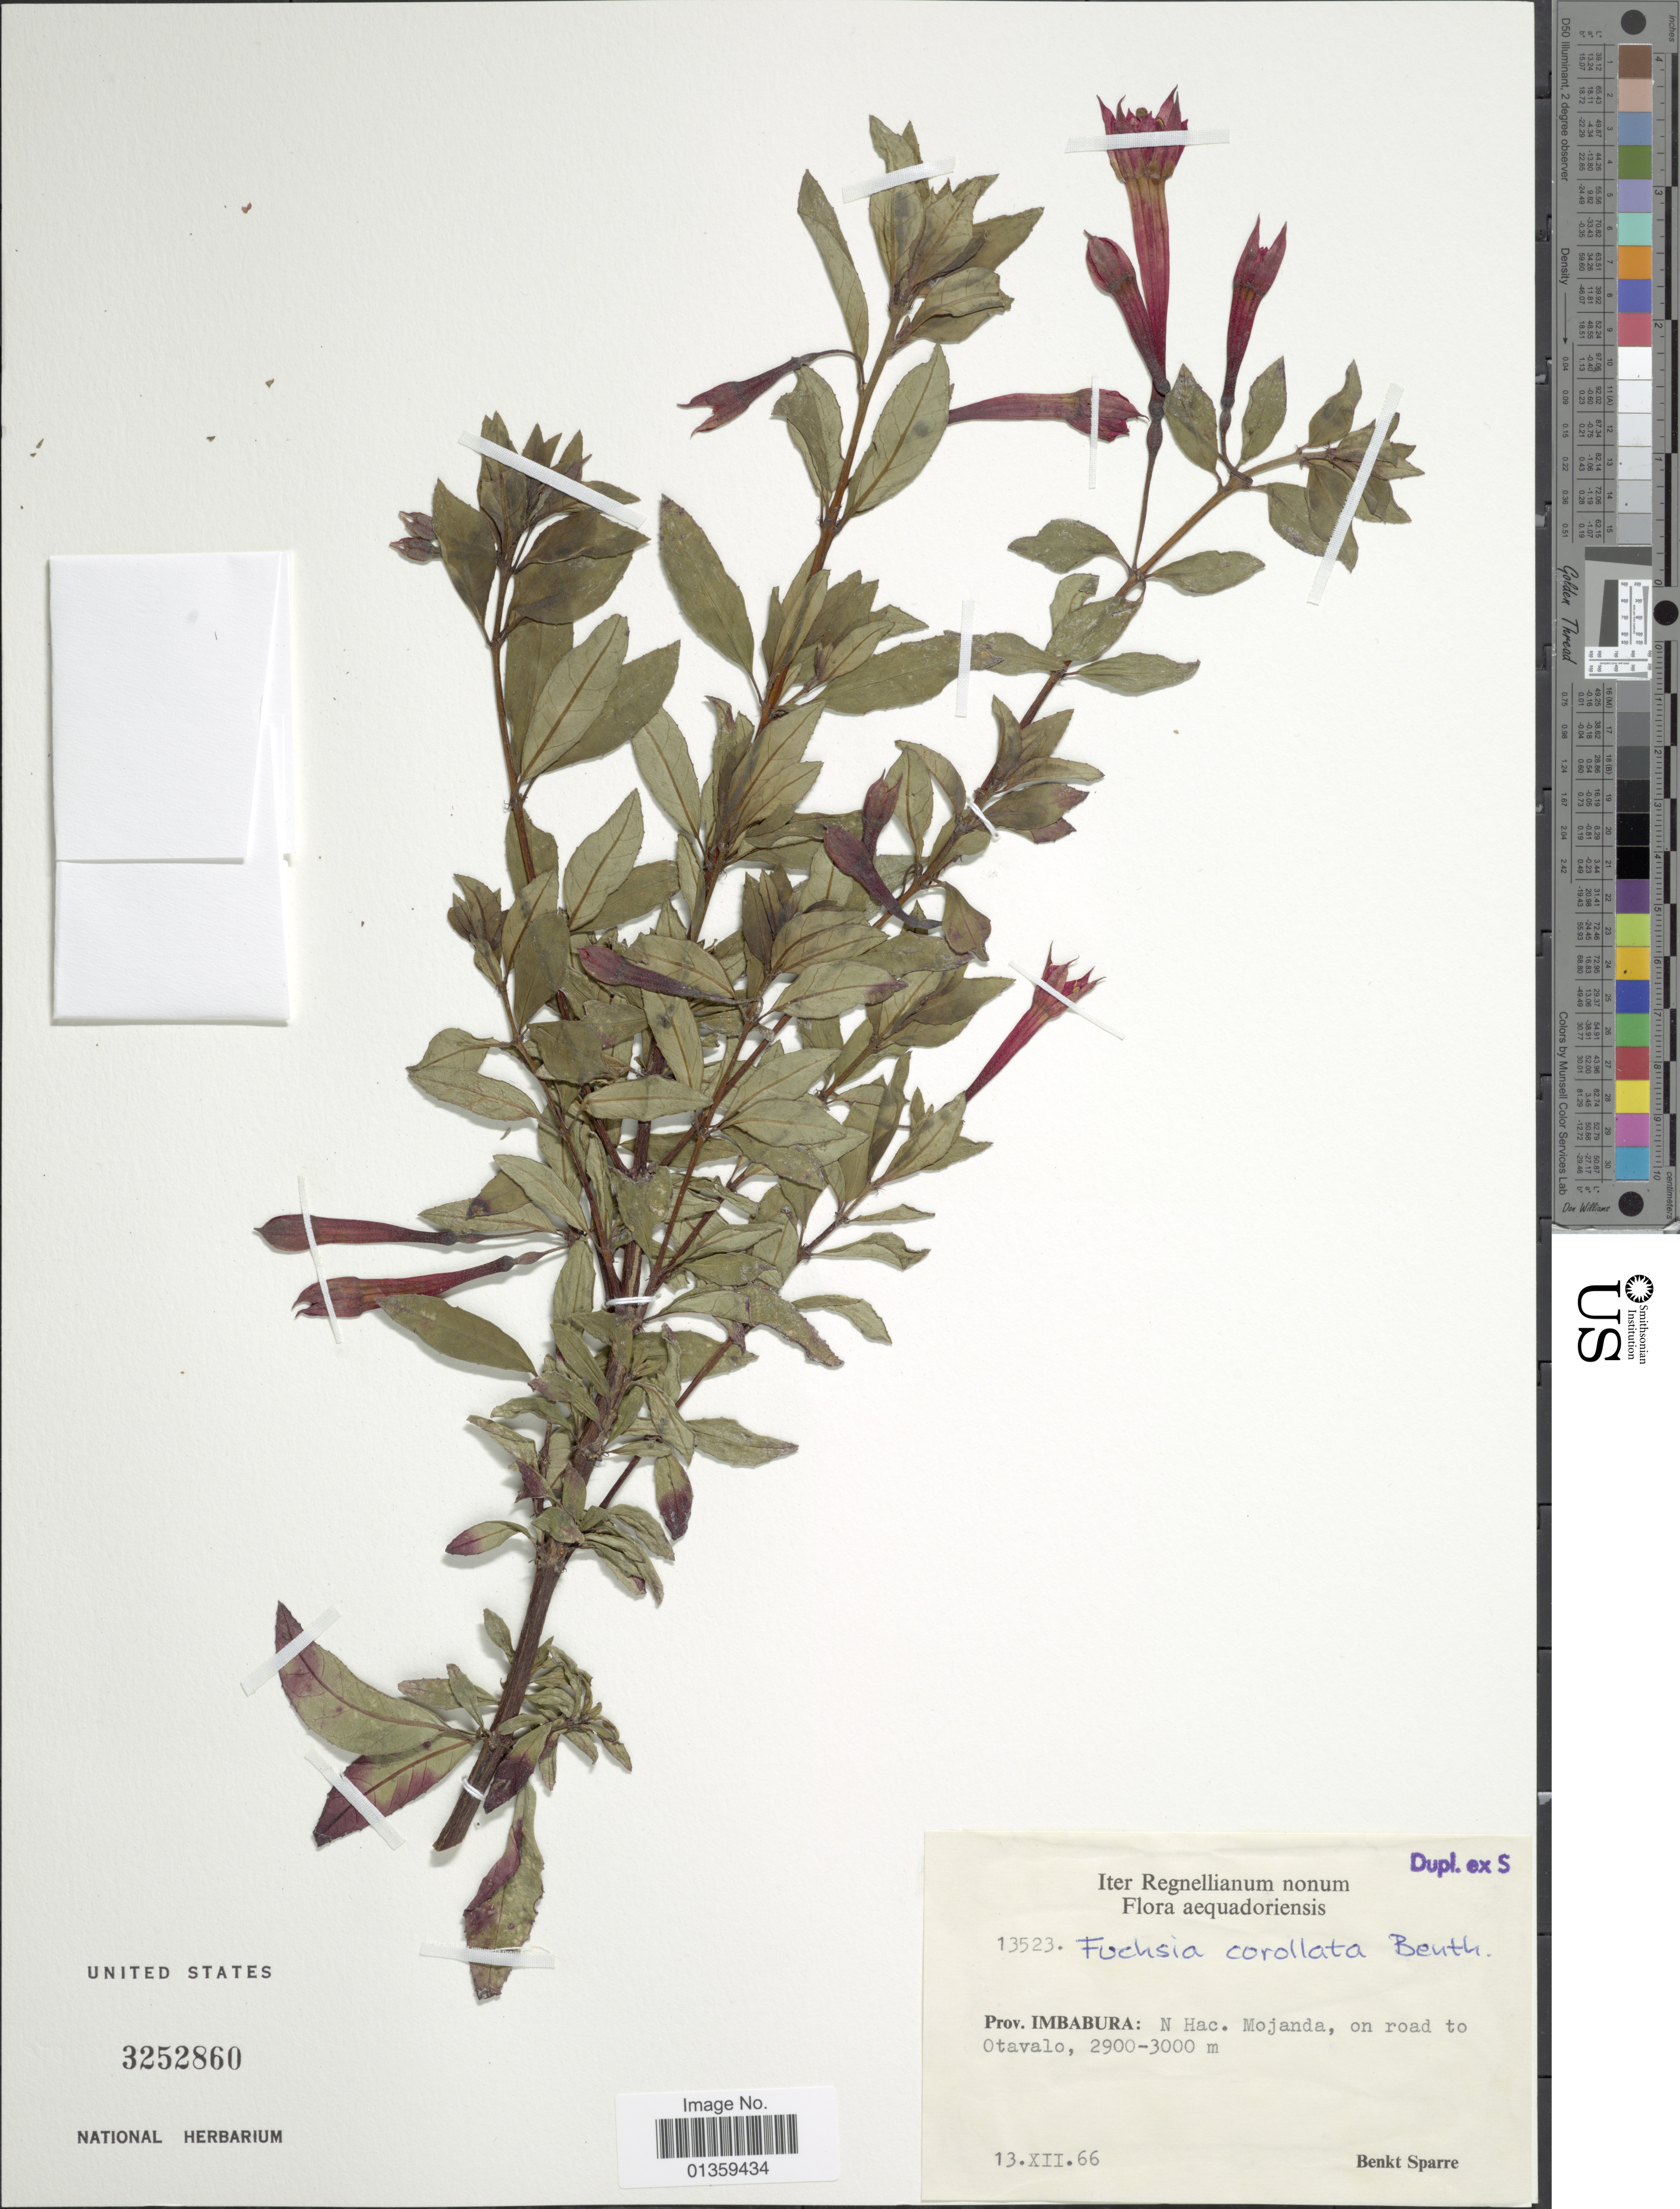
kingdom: Plantae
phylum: Tracheophyta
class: Magnoliopsida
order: Myrtales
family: Onagraceae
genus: Fuchsia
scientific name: Fuchsia corollata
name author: Benth.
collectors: B. Sparre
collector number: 13523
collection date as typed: Transcribed d/m/y: 13/12/66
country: Ecuador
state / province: Imbabura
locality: N Hac. Mojanda, on road to Otavalo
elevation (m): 2900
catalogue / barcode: US 3252860